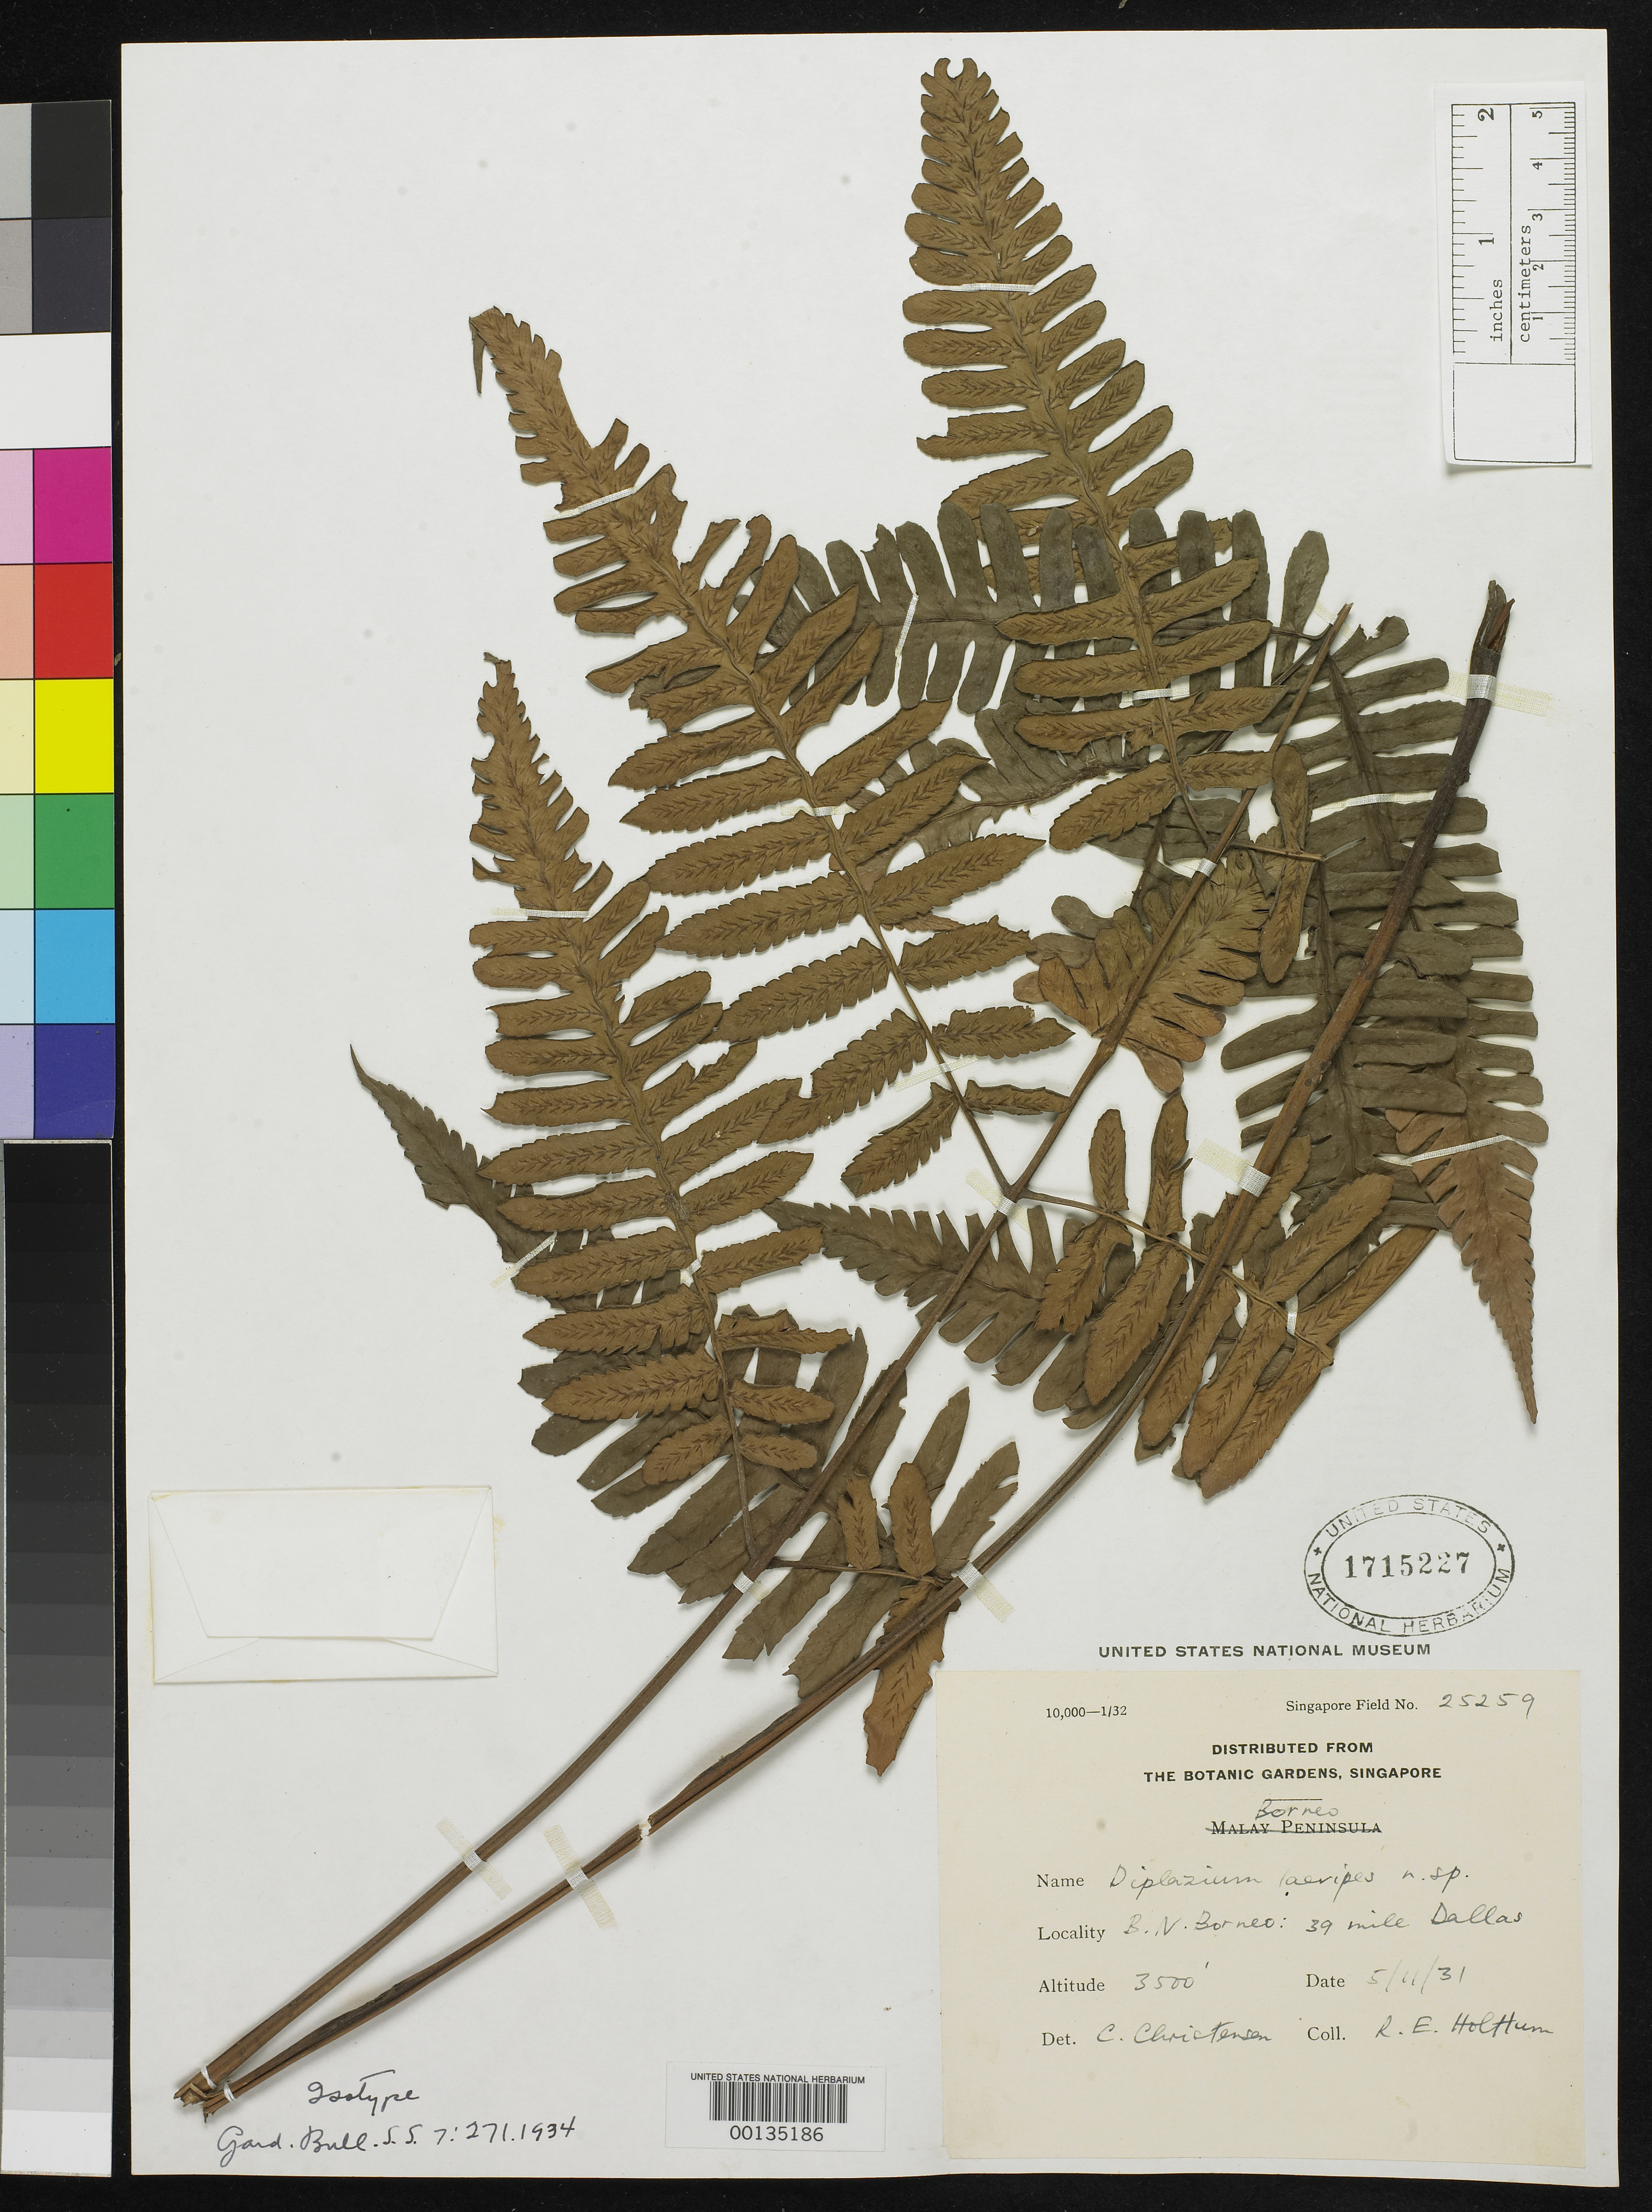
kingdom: Plantae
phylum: Tracheophyta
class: Polypodiopsida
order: Polypodiales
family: Athyriaceae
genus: Diplazium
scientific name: Diplazium laevipes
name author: C. Chr.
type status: Type Collection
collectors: R. E. Holttum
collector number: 25259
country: Brunei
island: Borneo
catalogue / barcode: US 1715227